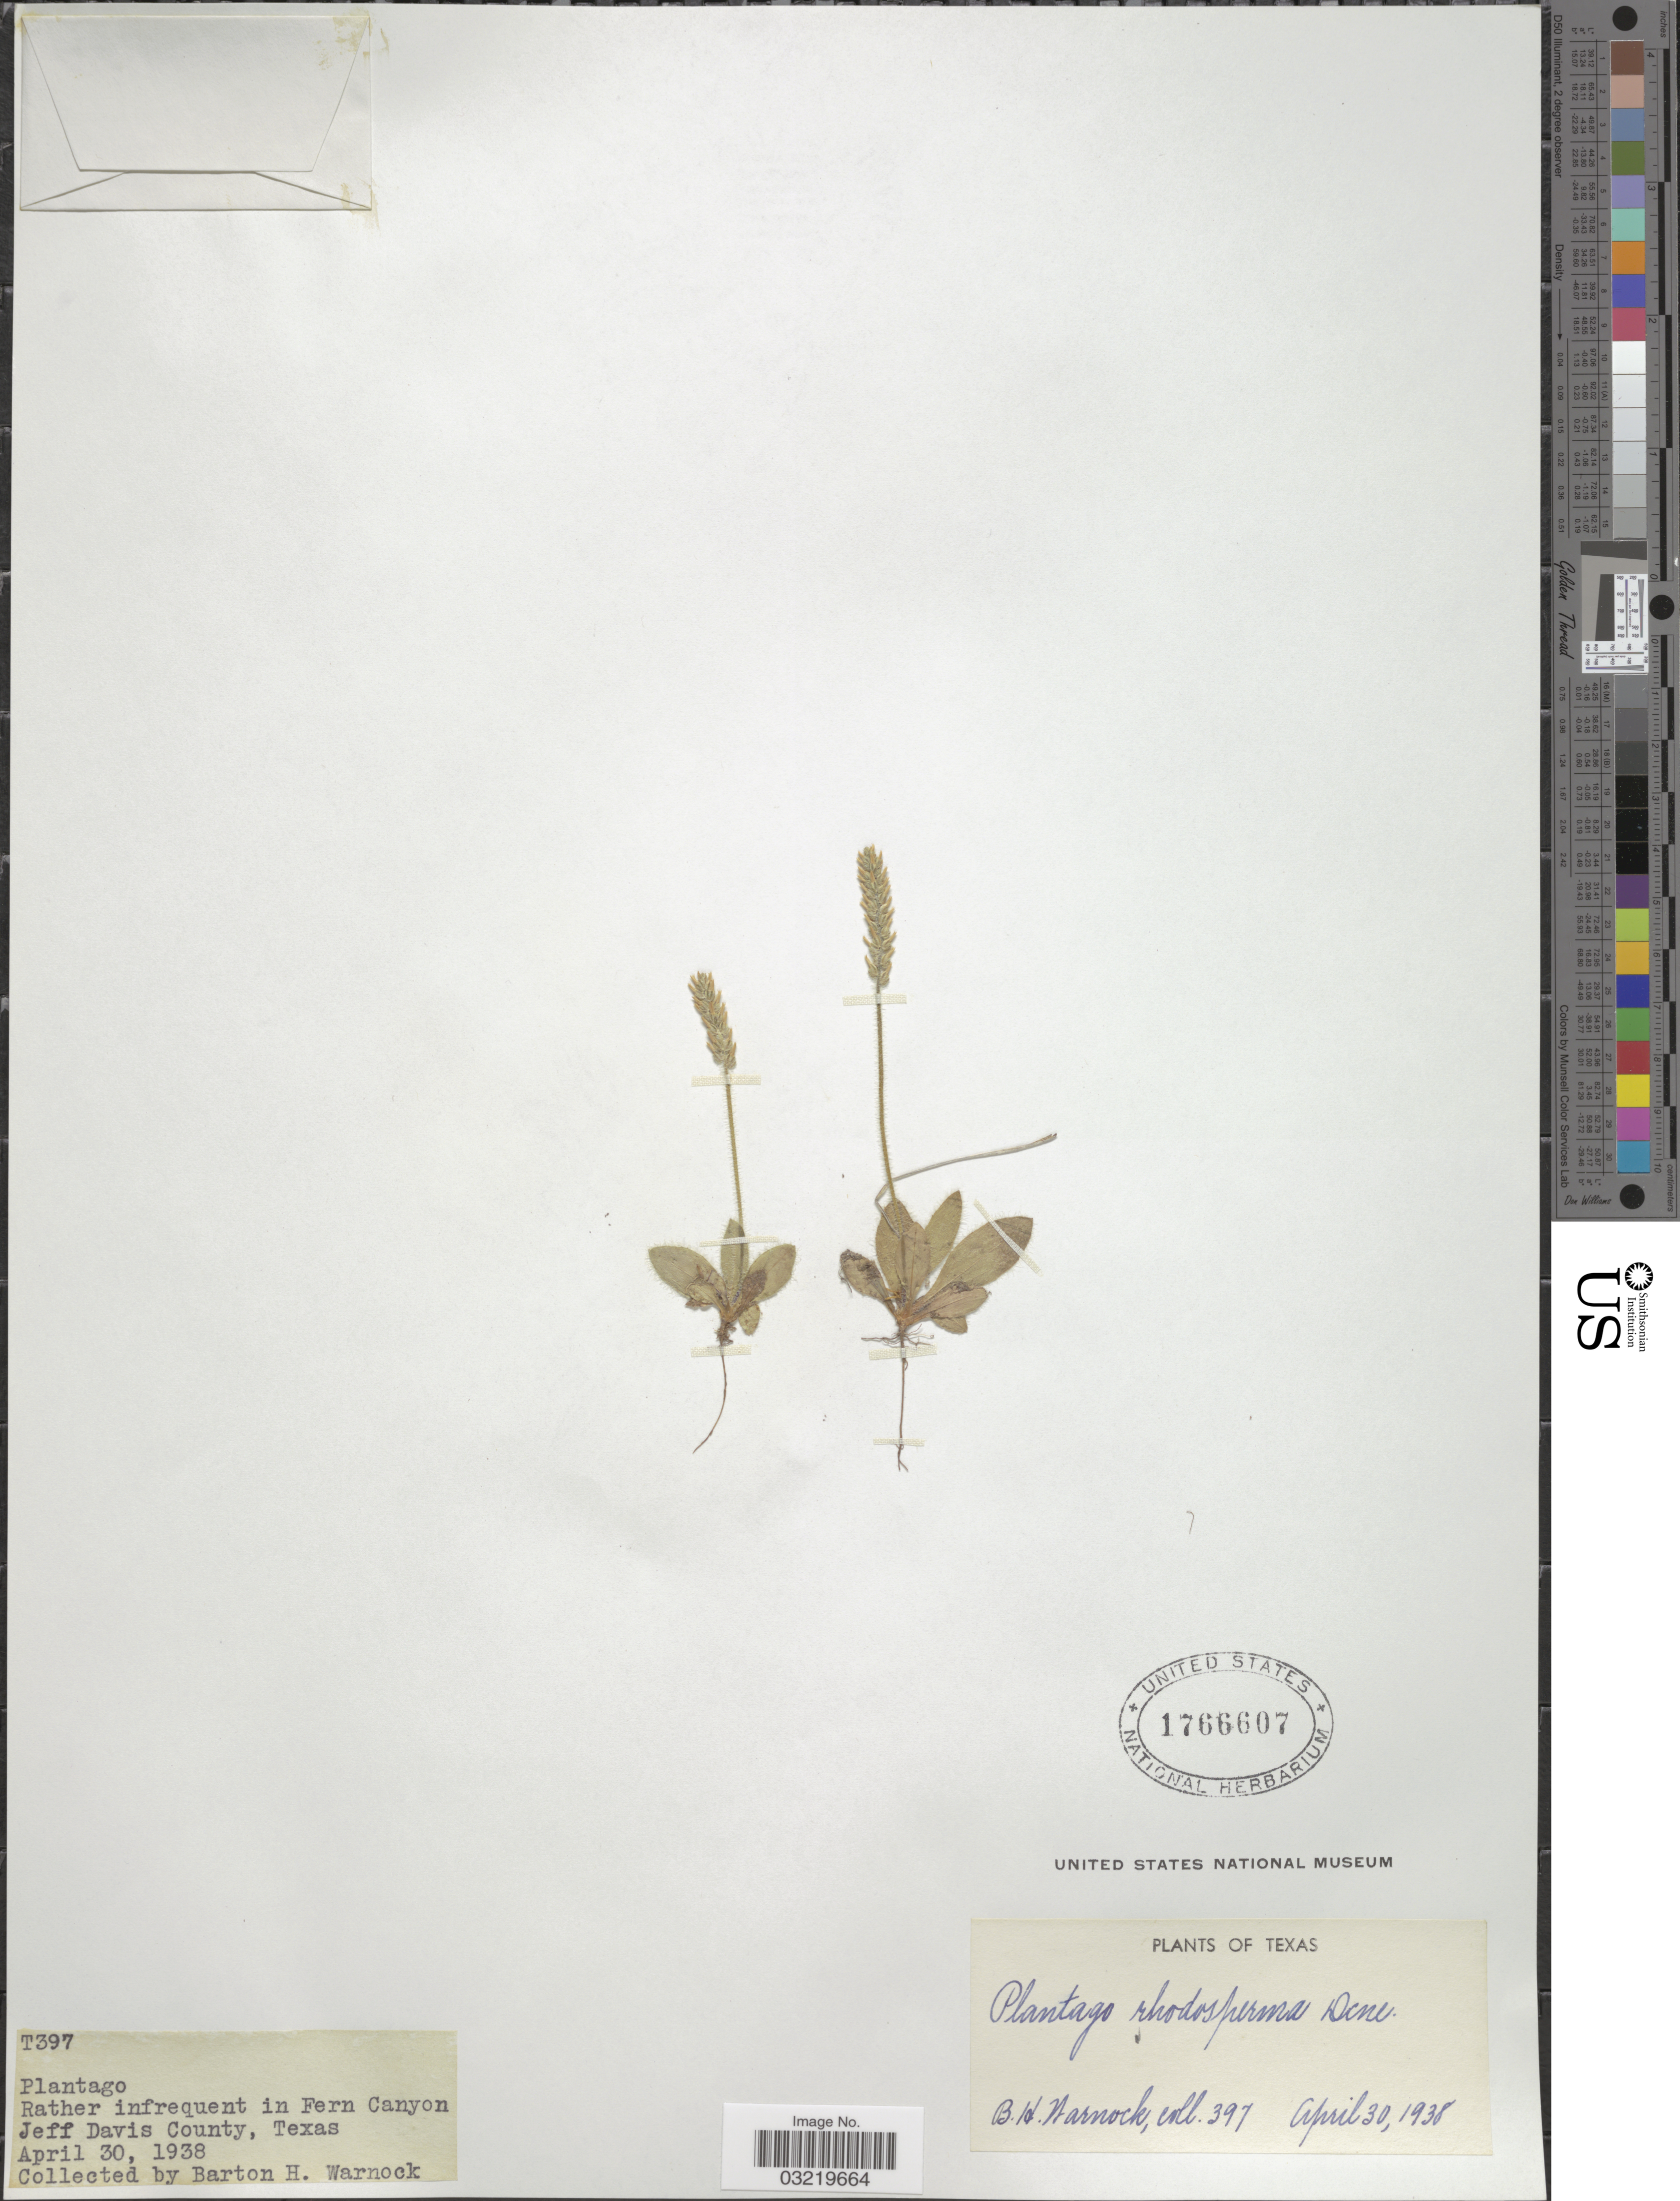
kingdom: Plantae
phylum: Tracheophyta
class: Magnoliopsida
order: Lamiales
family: Plantaginaceae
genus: Plantago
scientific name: Plantago rhodosperma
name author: Decne.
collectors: B. H. Warnock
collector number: T397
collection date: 1938-04-30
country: United States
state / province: Texas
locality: Rather infrequent in Fern Canyon. Jeff Davis County.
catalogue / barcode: US 1766607